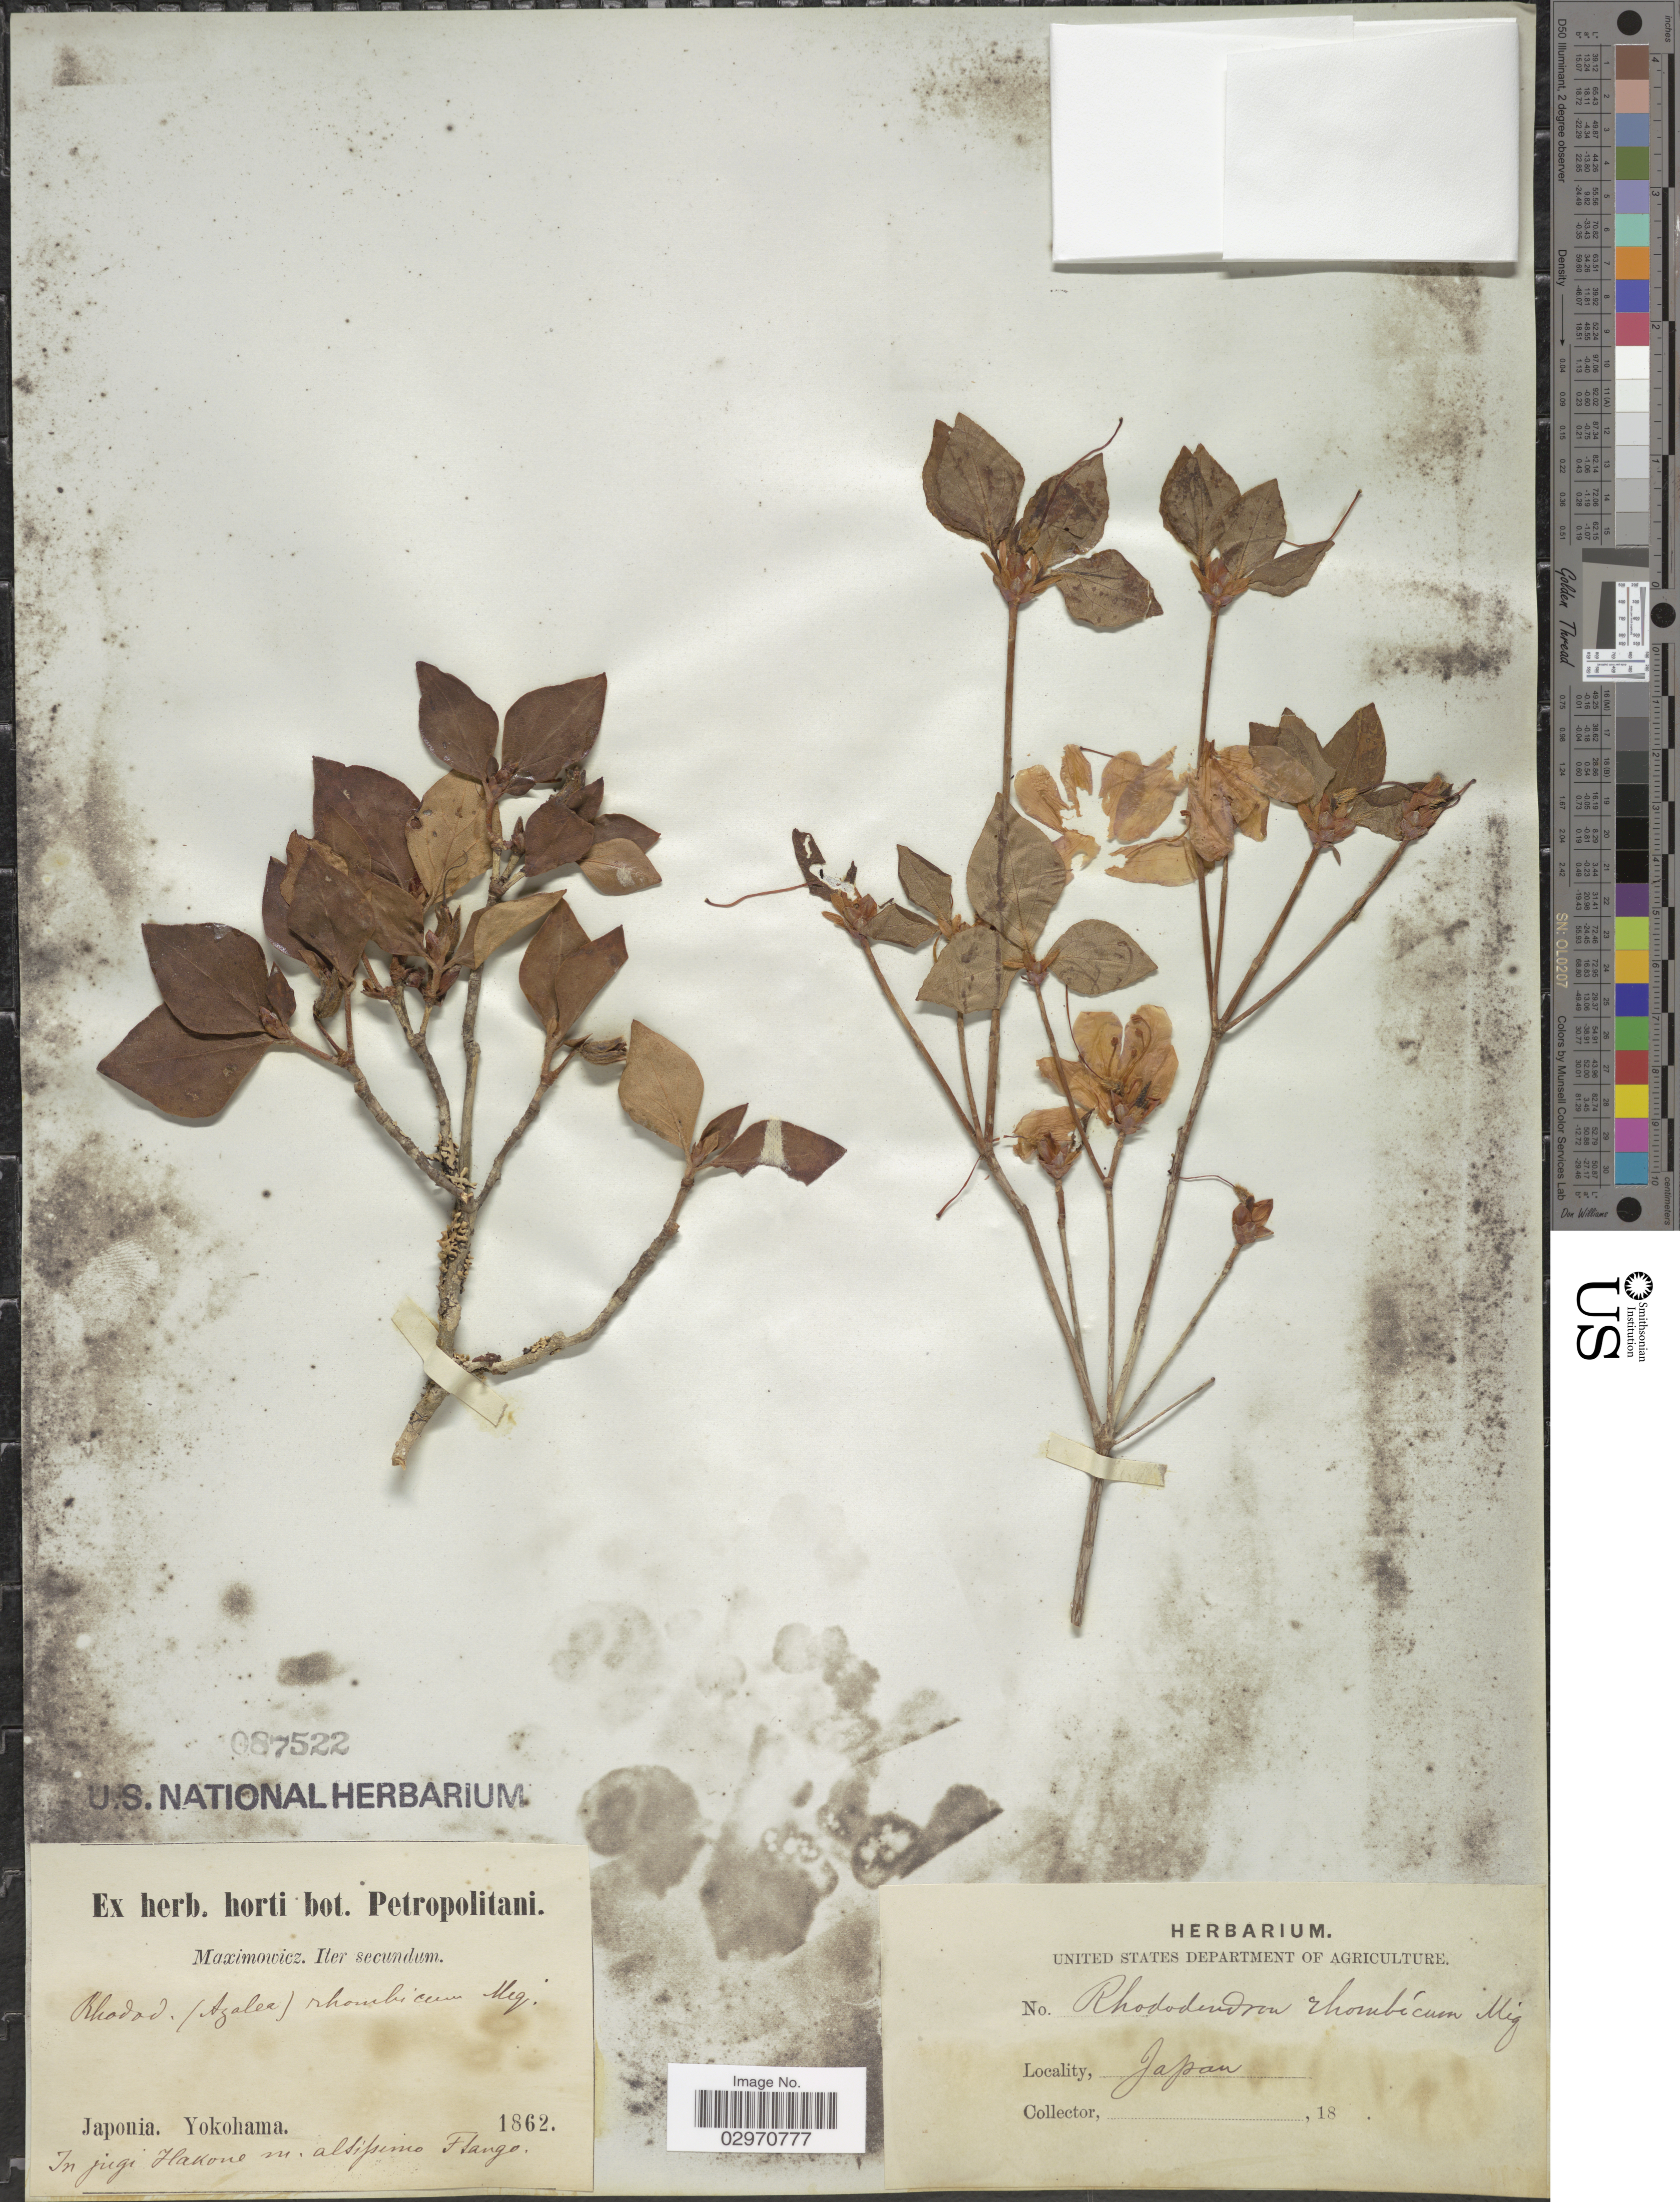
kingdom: Plantae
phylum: Tracheophyta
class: Magnoliopsida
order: Ericales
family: Ericaceae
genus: Rhododendron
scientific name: Rhododendron farrerae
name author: Sweet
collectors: Maximowicz, --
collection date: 1862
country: Japan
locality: Japonia. Yokohama. In jugi Hakone m. altissimo Flango.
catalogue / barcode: US 87522